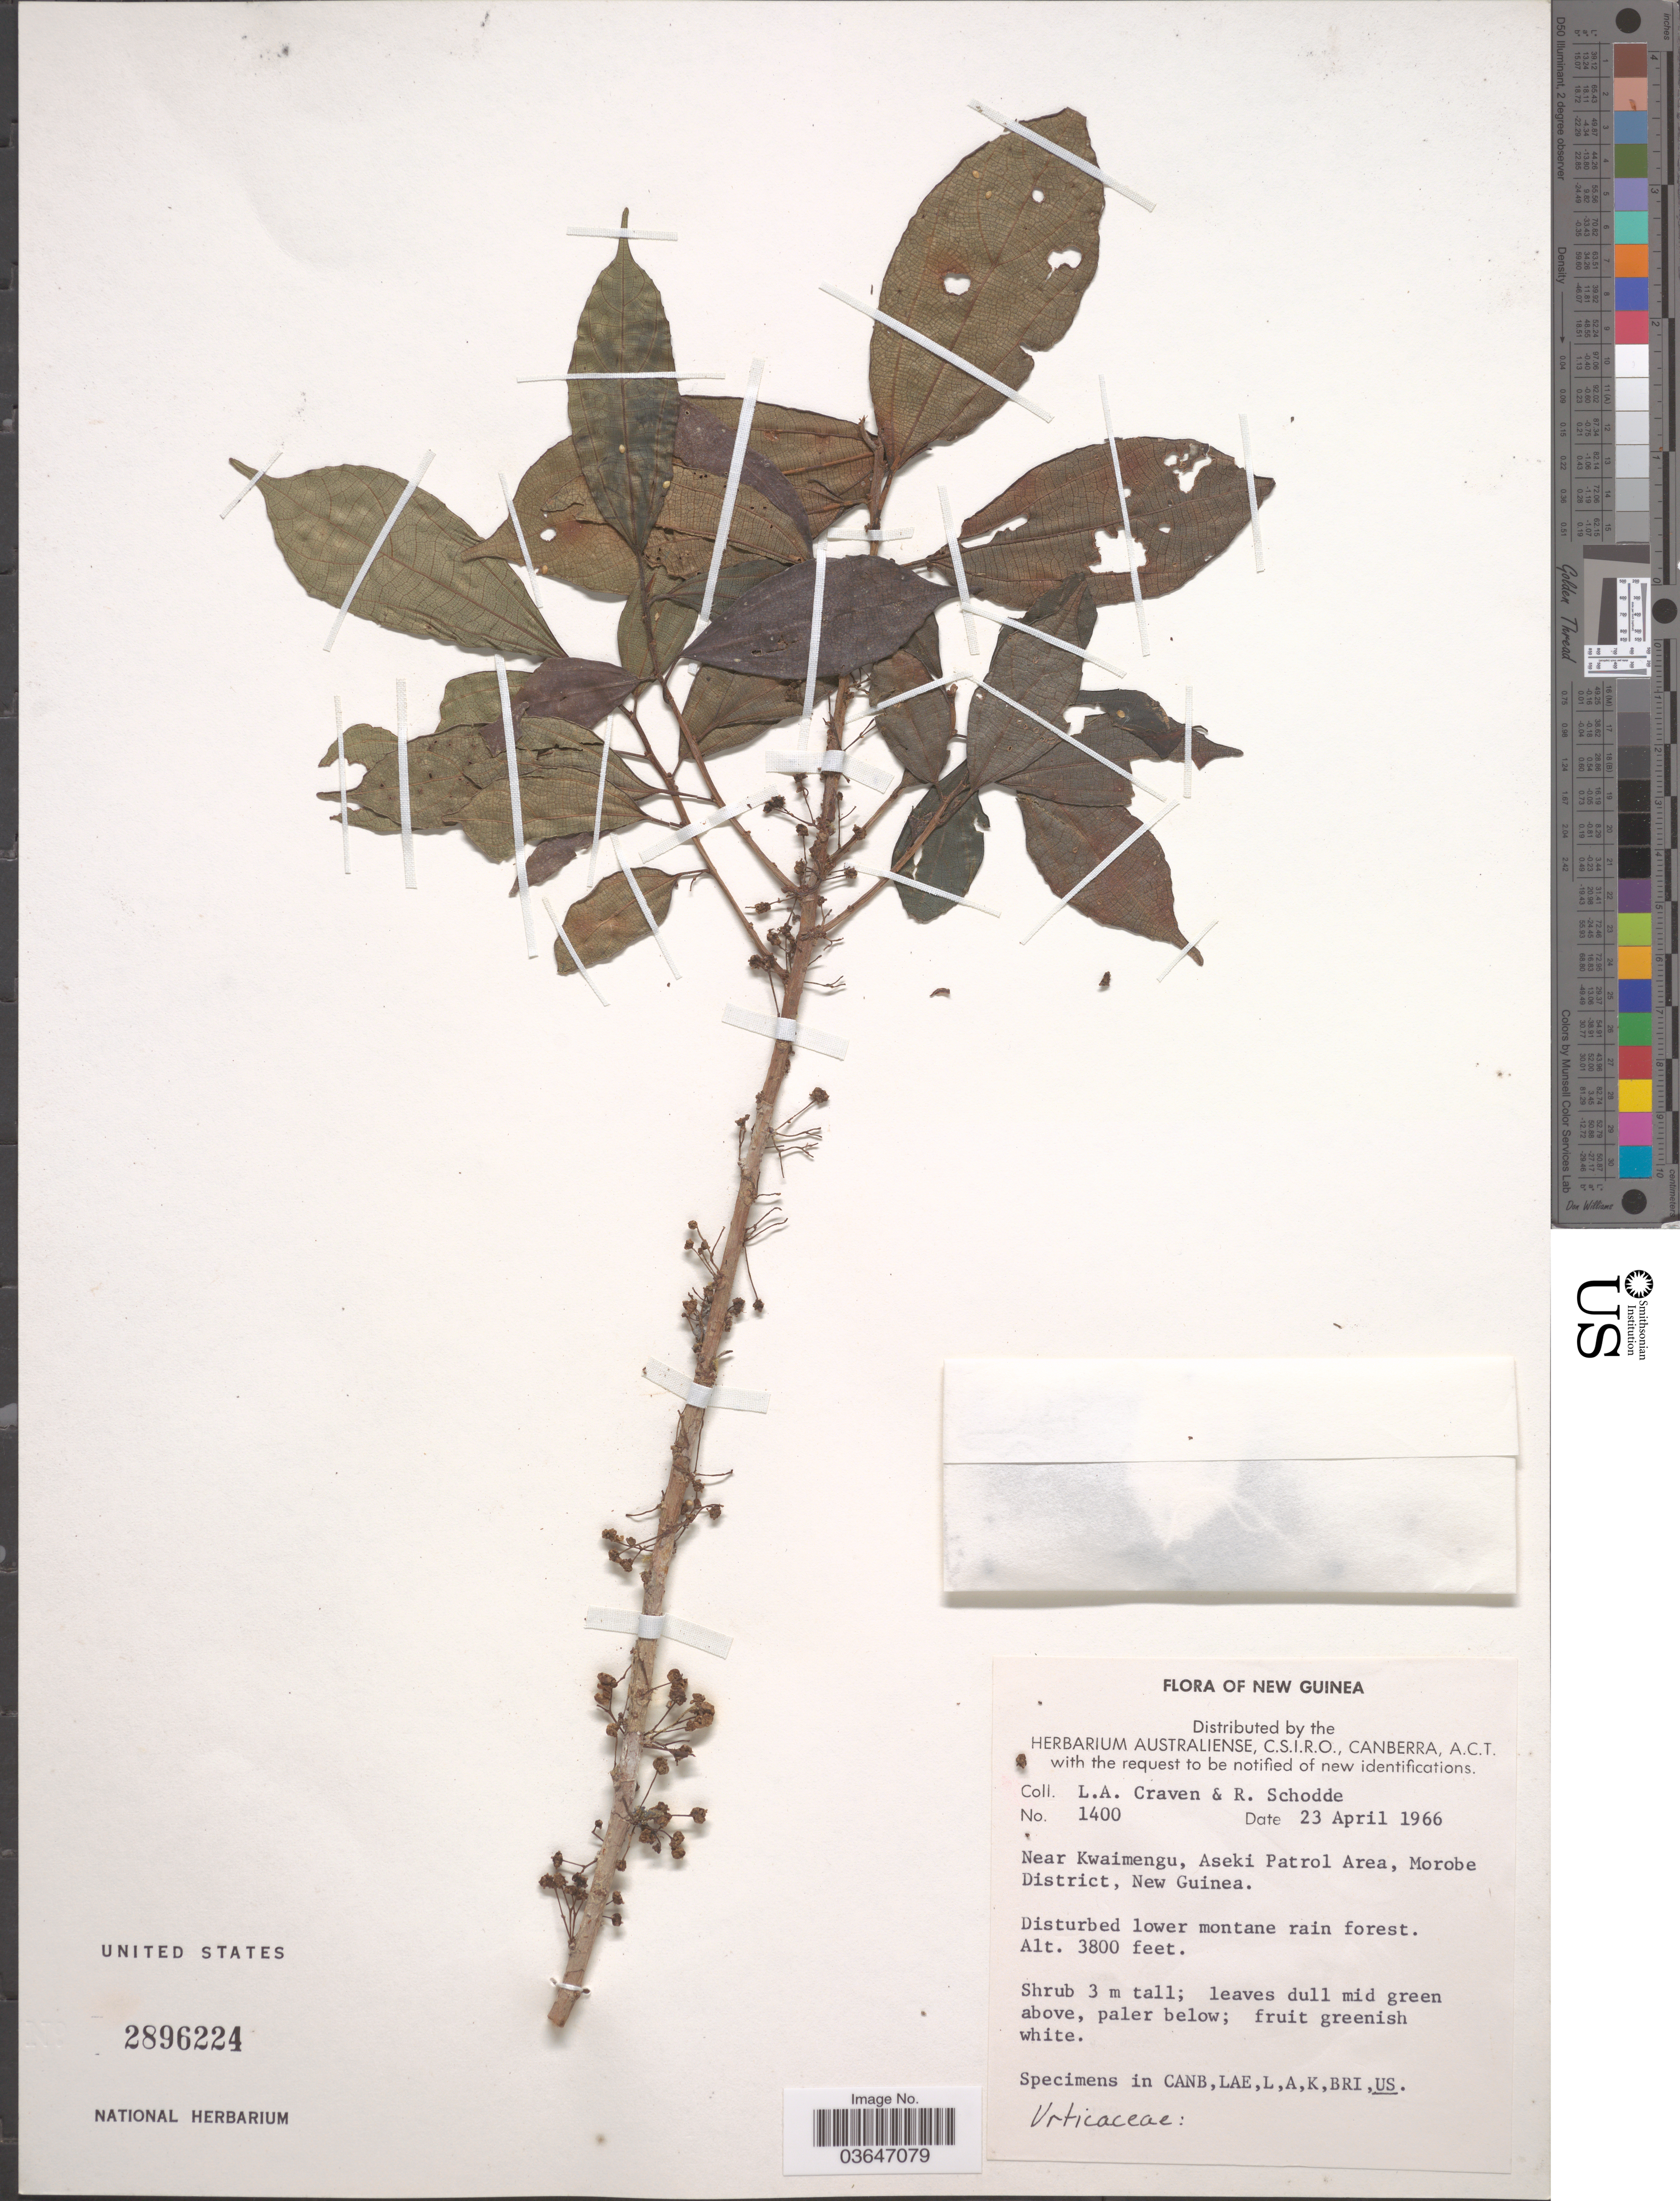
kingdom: Plantae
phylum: Tracheophyta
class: Magnoliopsida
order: Proteales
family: Proteaceae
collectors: L. A. Craven & R. Schodde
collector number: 1400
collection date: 1966-04-23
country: Papua New Guinea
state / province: Morobe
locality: New Guinea. Near Kwaimengu, Aseki Patrol Area, Morobe District.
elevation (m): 1158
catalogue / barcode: US 2896224